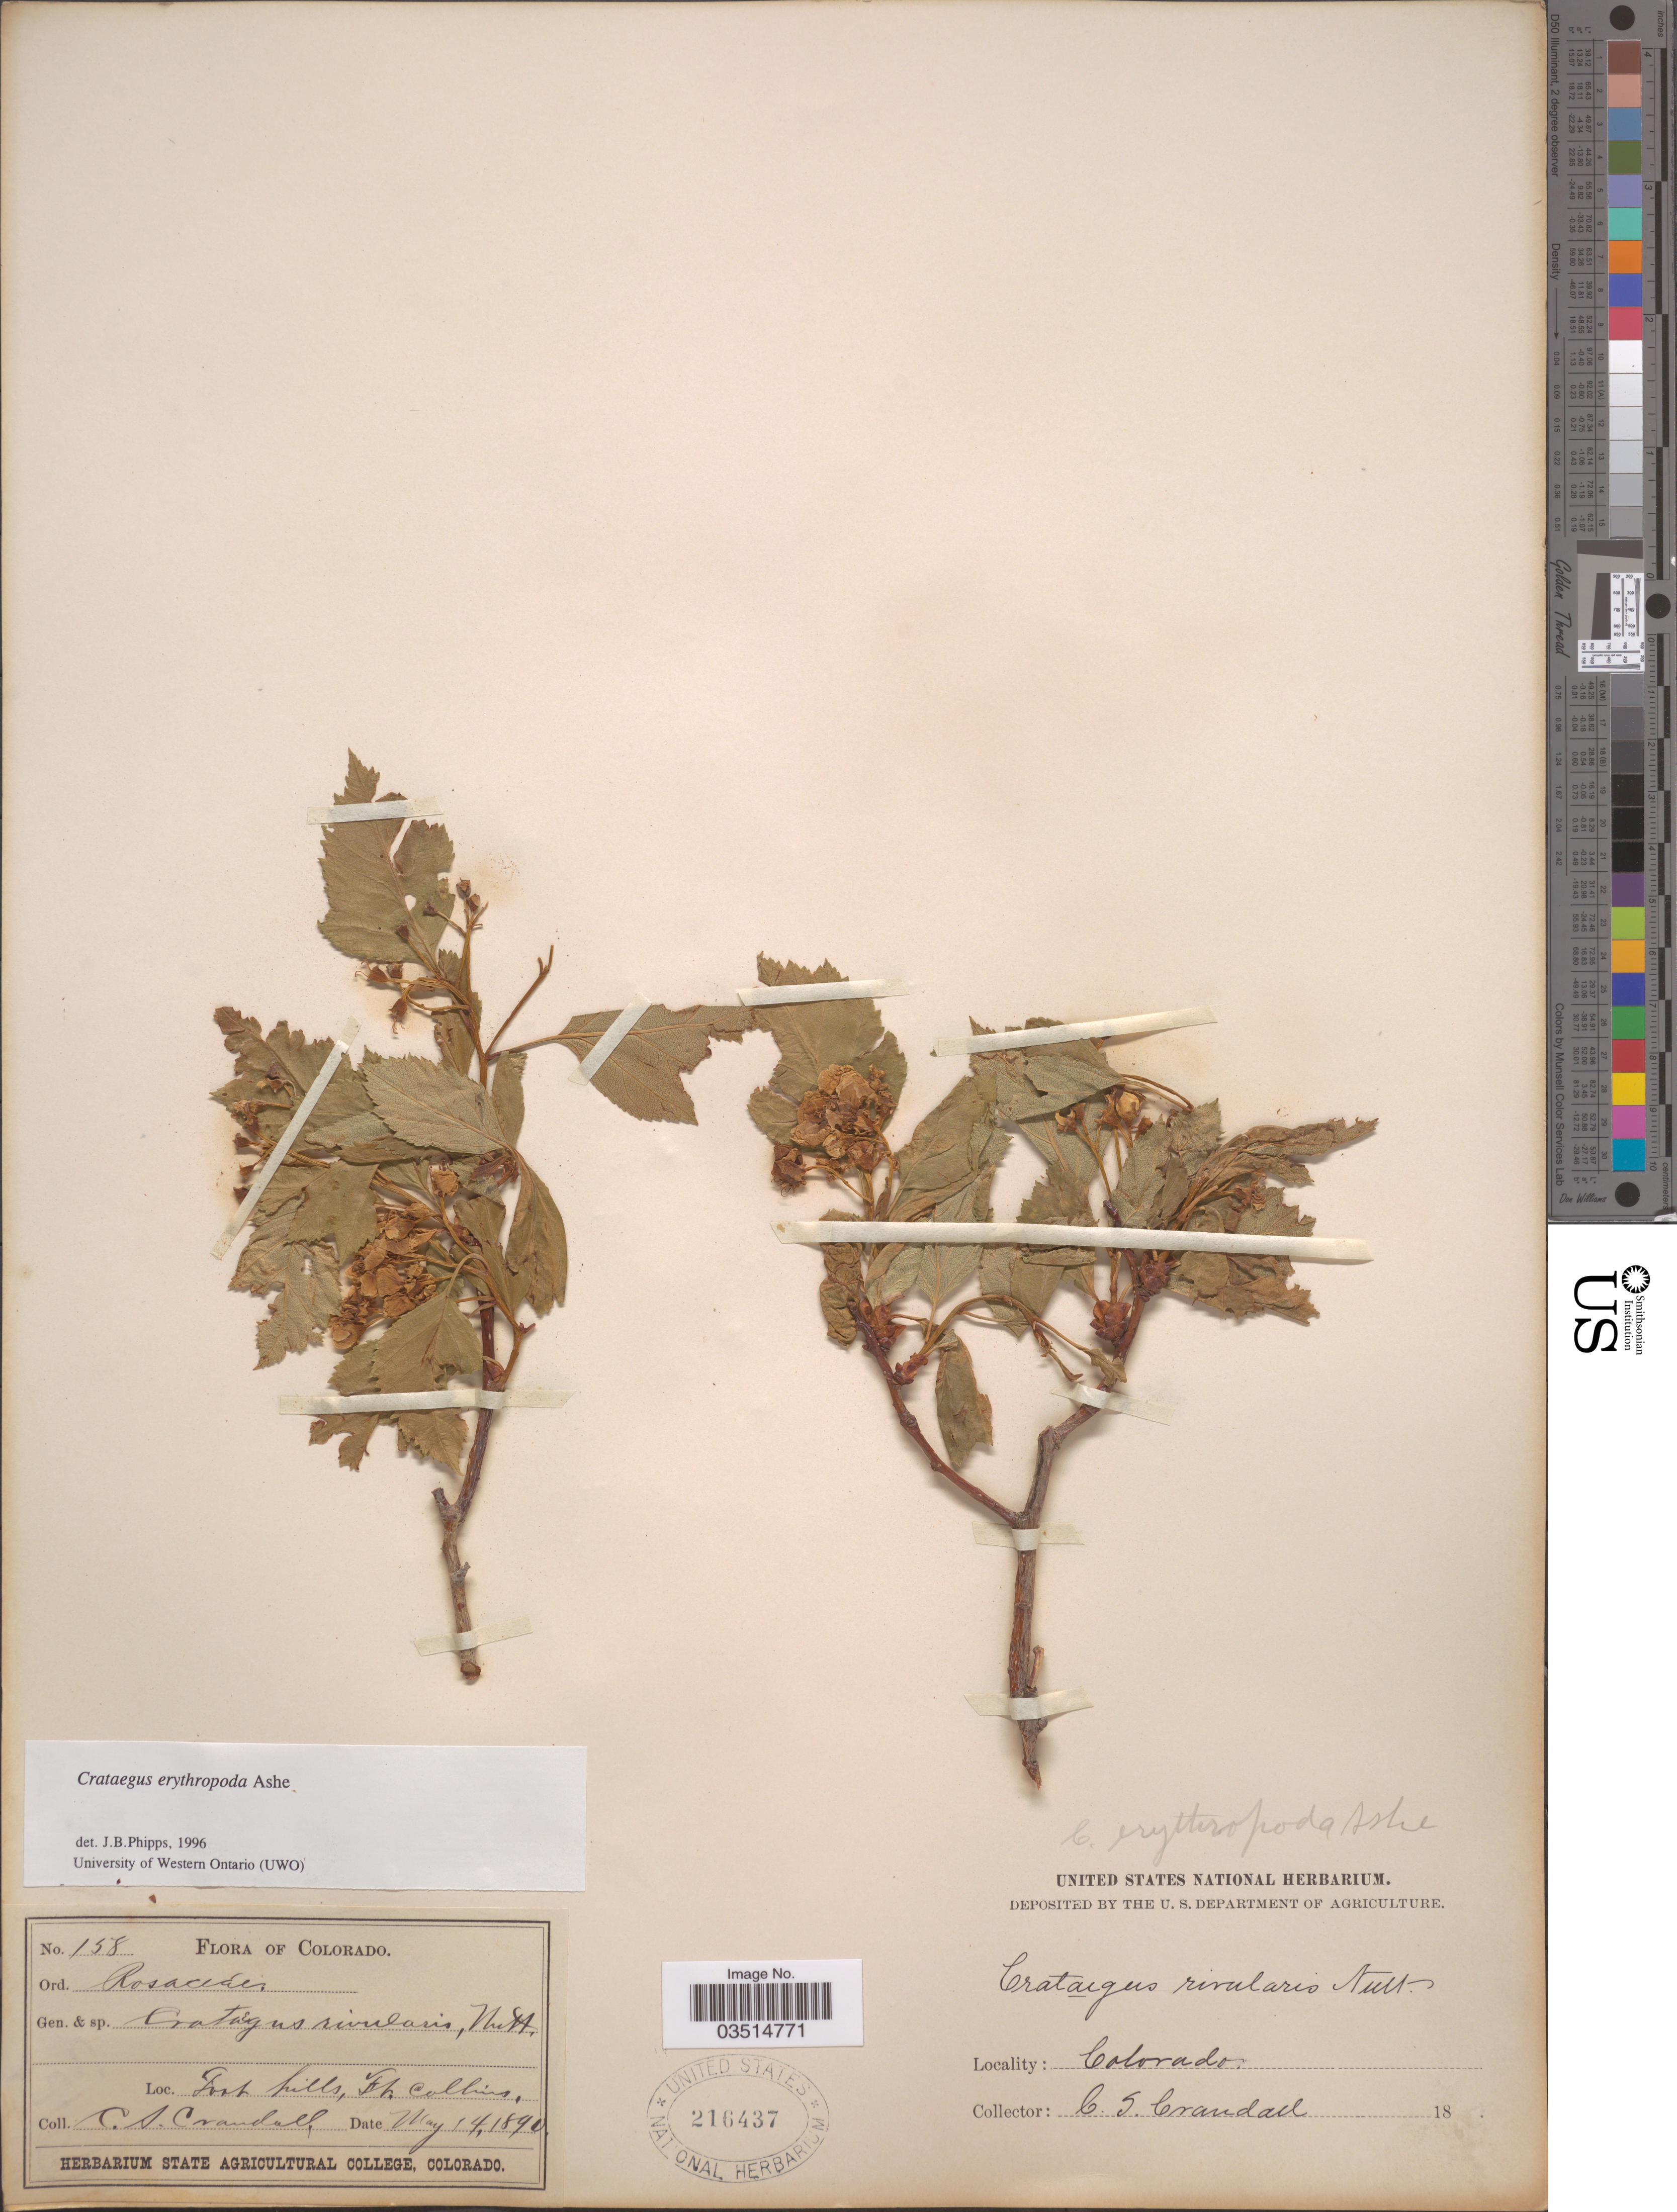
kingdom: Plantae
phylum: Tracheophyta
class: Magnoliopsida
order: Rosales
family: Rosaceae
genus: Crataegus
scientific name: Crataegus erythropoda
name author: Ashe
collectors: C. Crandall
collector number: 158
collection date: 1890-05-14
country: United States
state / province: Colorado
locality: Fort hills, Ft. Collins.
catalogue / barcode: US 216437